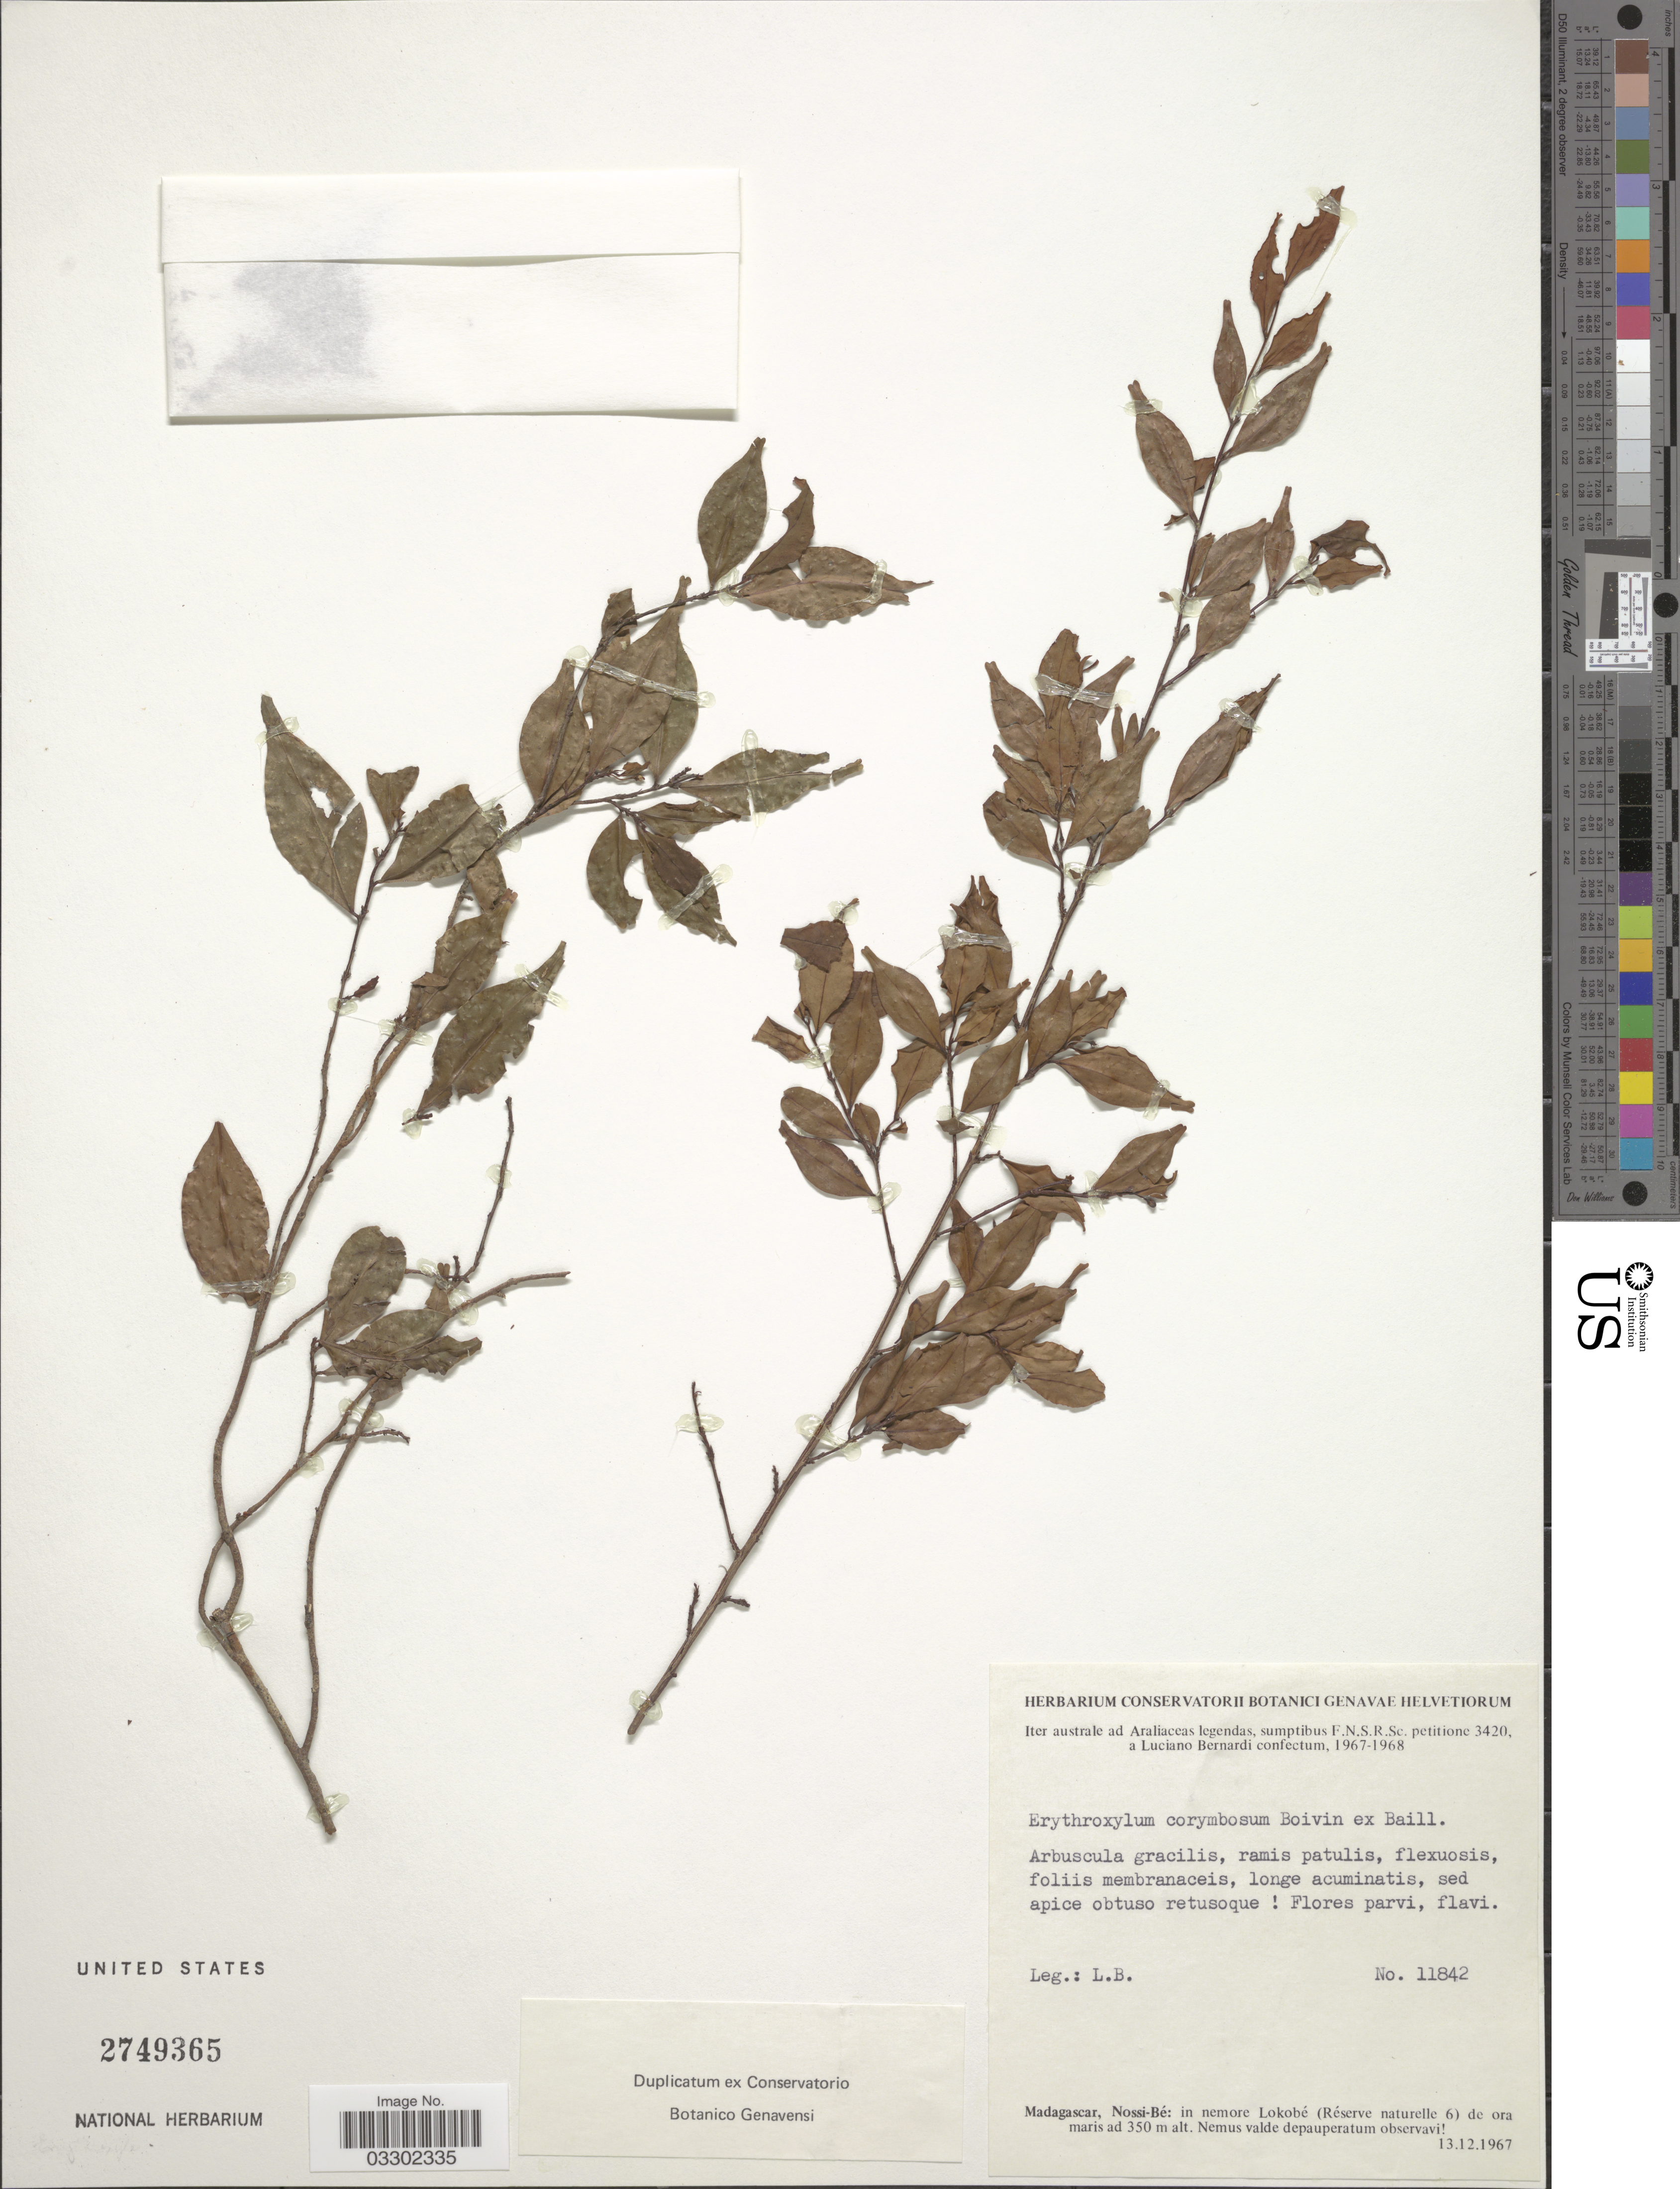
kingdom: Plantae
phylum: Tracheophyta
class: Magnoliopsida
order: Malpighiales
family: Erythroxylaceae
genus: Erythroxylum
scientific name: Erythroxylum corymbosum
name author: Boivin ex Baill.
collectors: L. Bernardi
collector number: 11842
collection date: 1967-12-13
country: Madagascar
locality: Nossi-Bé: in nemore Lokobé (Réserve naturelle 6) de ora maris.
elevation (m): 350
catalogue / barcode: US 2749365